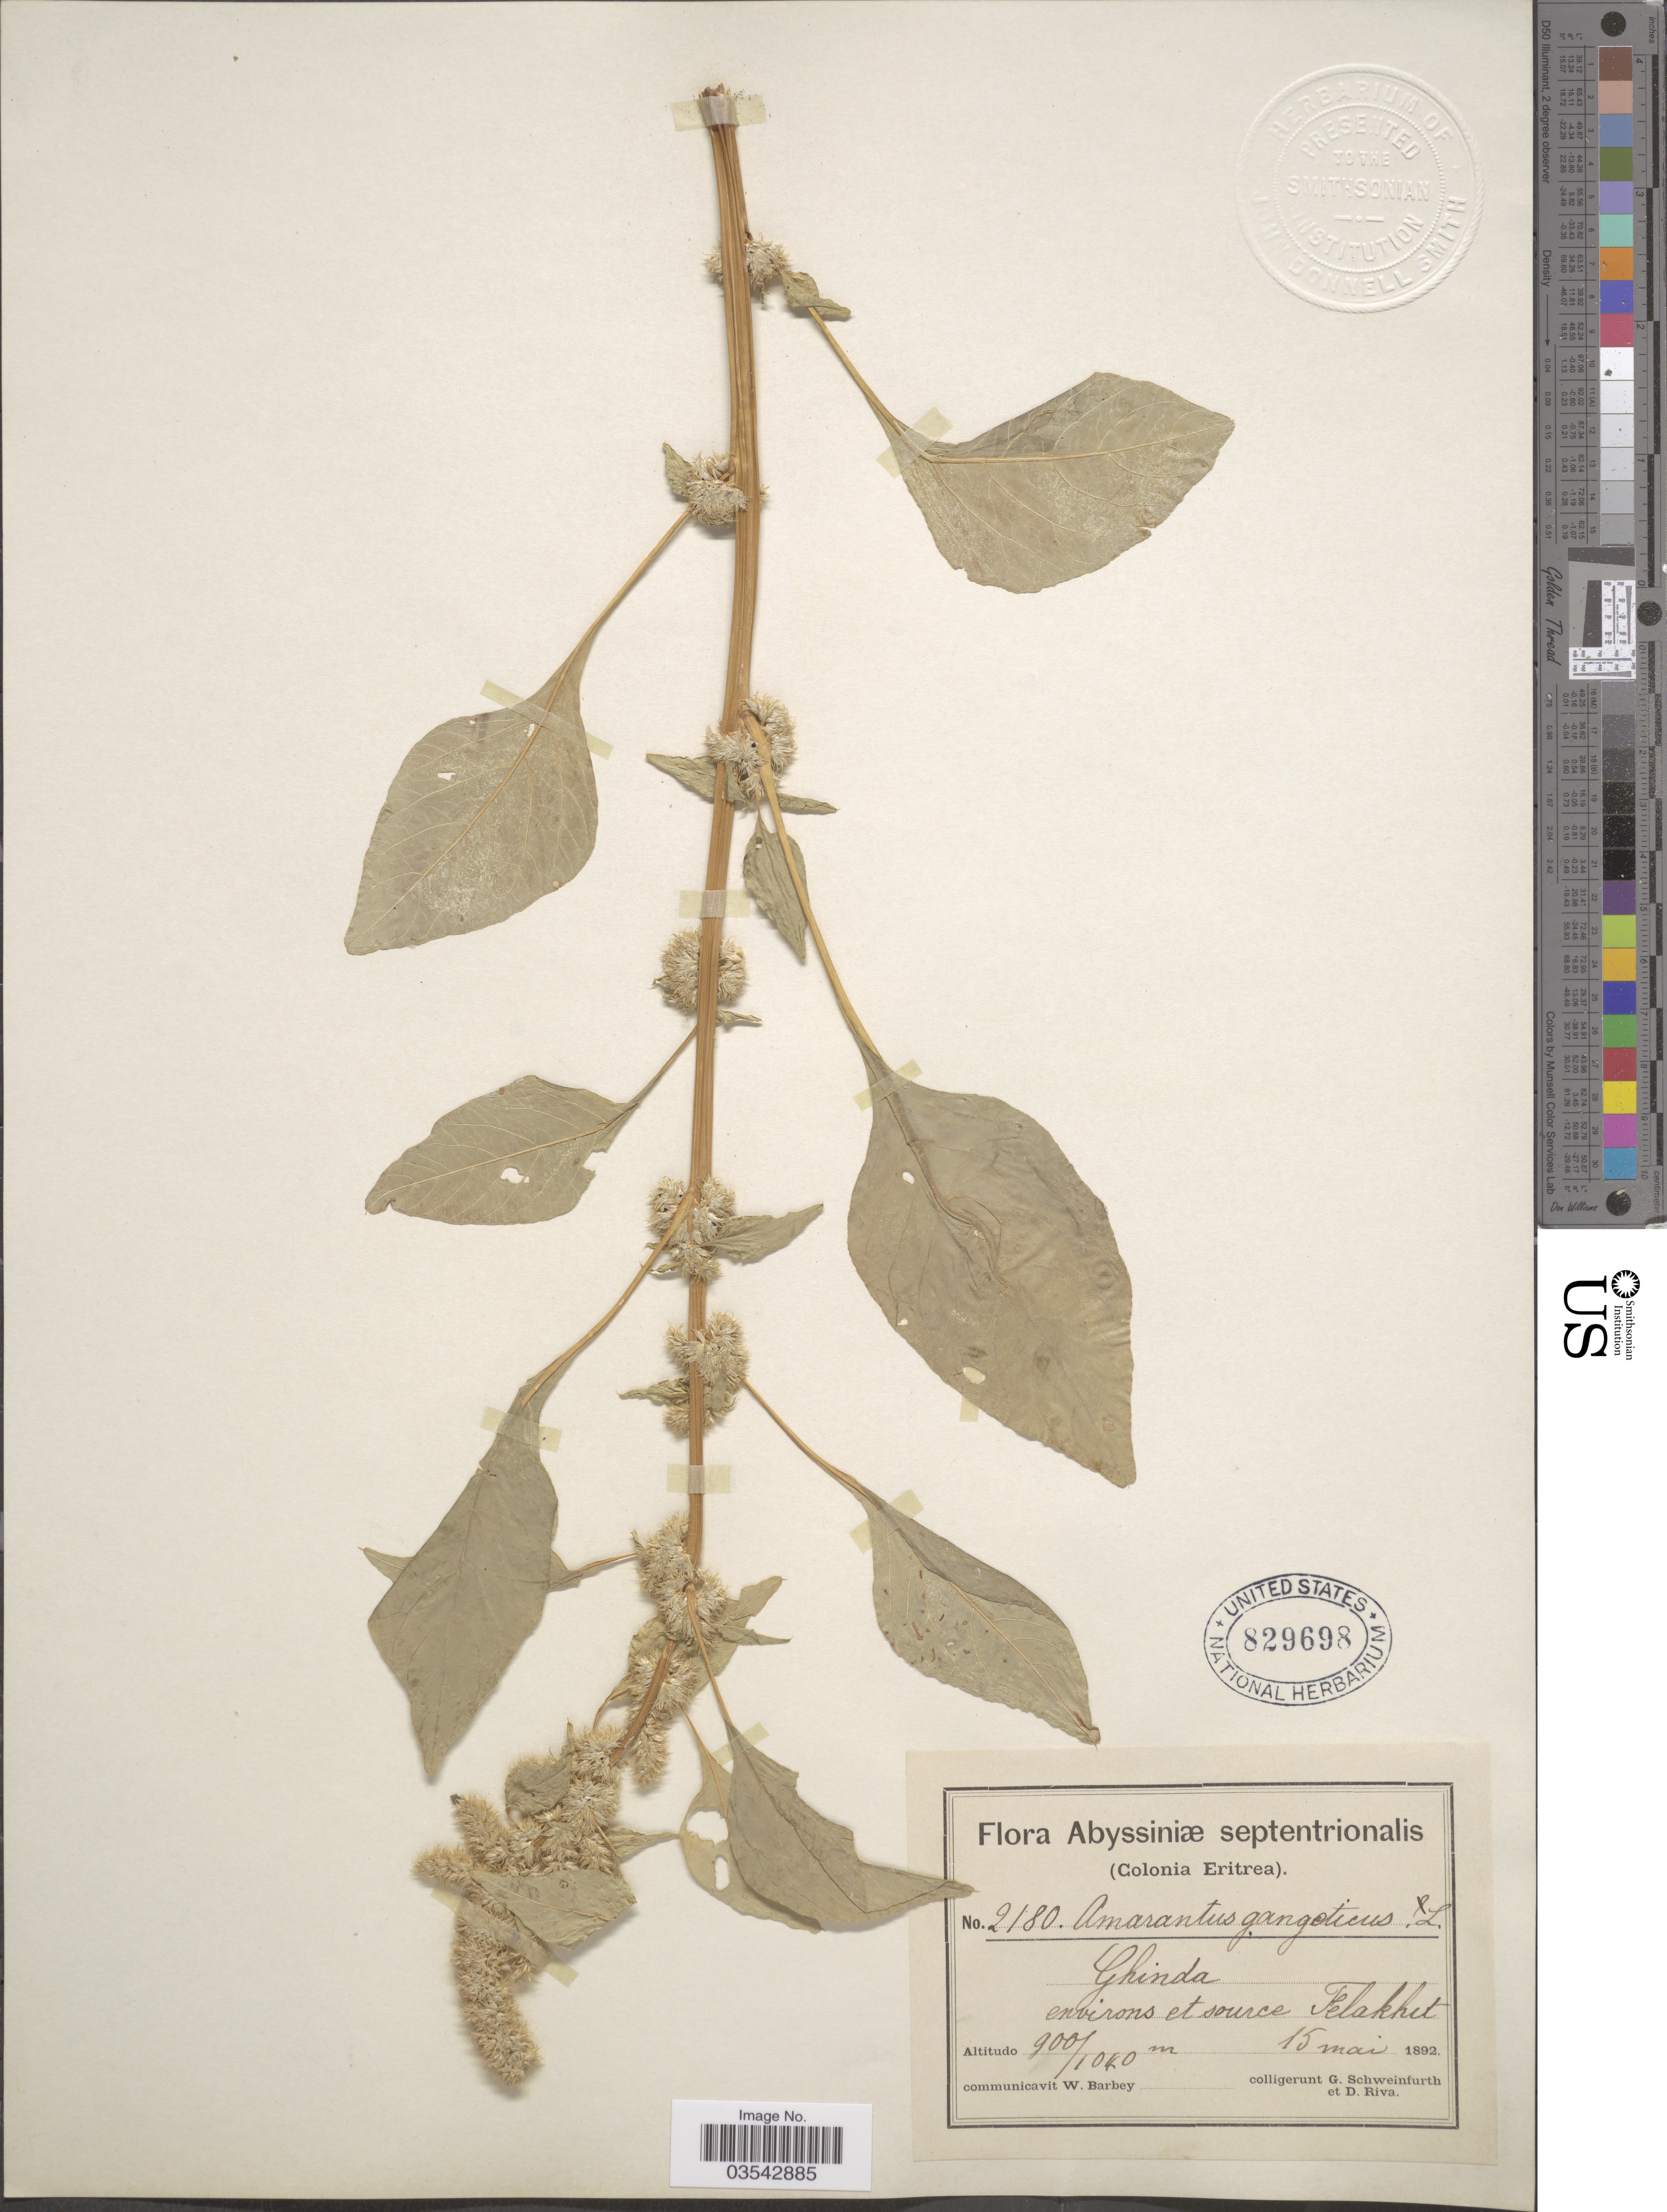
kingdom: Plantae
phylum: Tracheophyta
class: Magnoliopsida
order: Caryophyllales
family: Amaranthaceae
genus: Amaranthus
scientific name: Amaranthus gangeticus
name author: L.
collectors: G. A. Schweinfurth (herbarium) & D. Riva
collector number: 2180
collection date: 1892-05-15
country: Eritrea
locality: Ghinda environs et source Felakhet.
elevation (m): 900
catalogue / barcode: US 829698